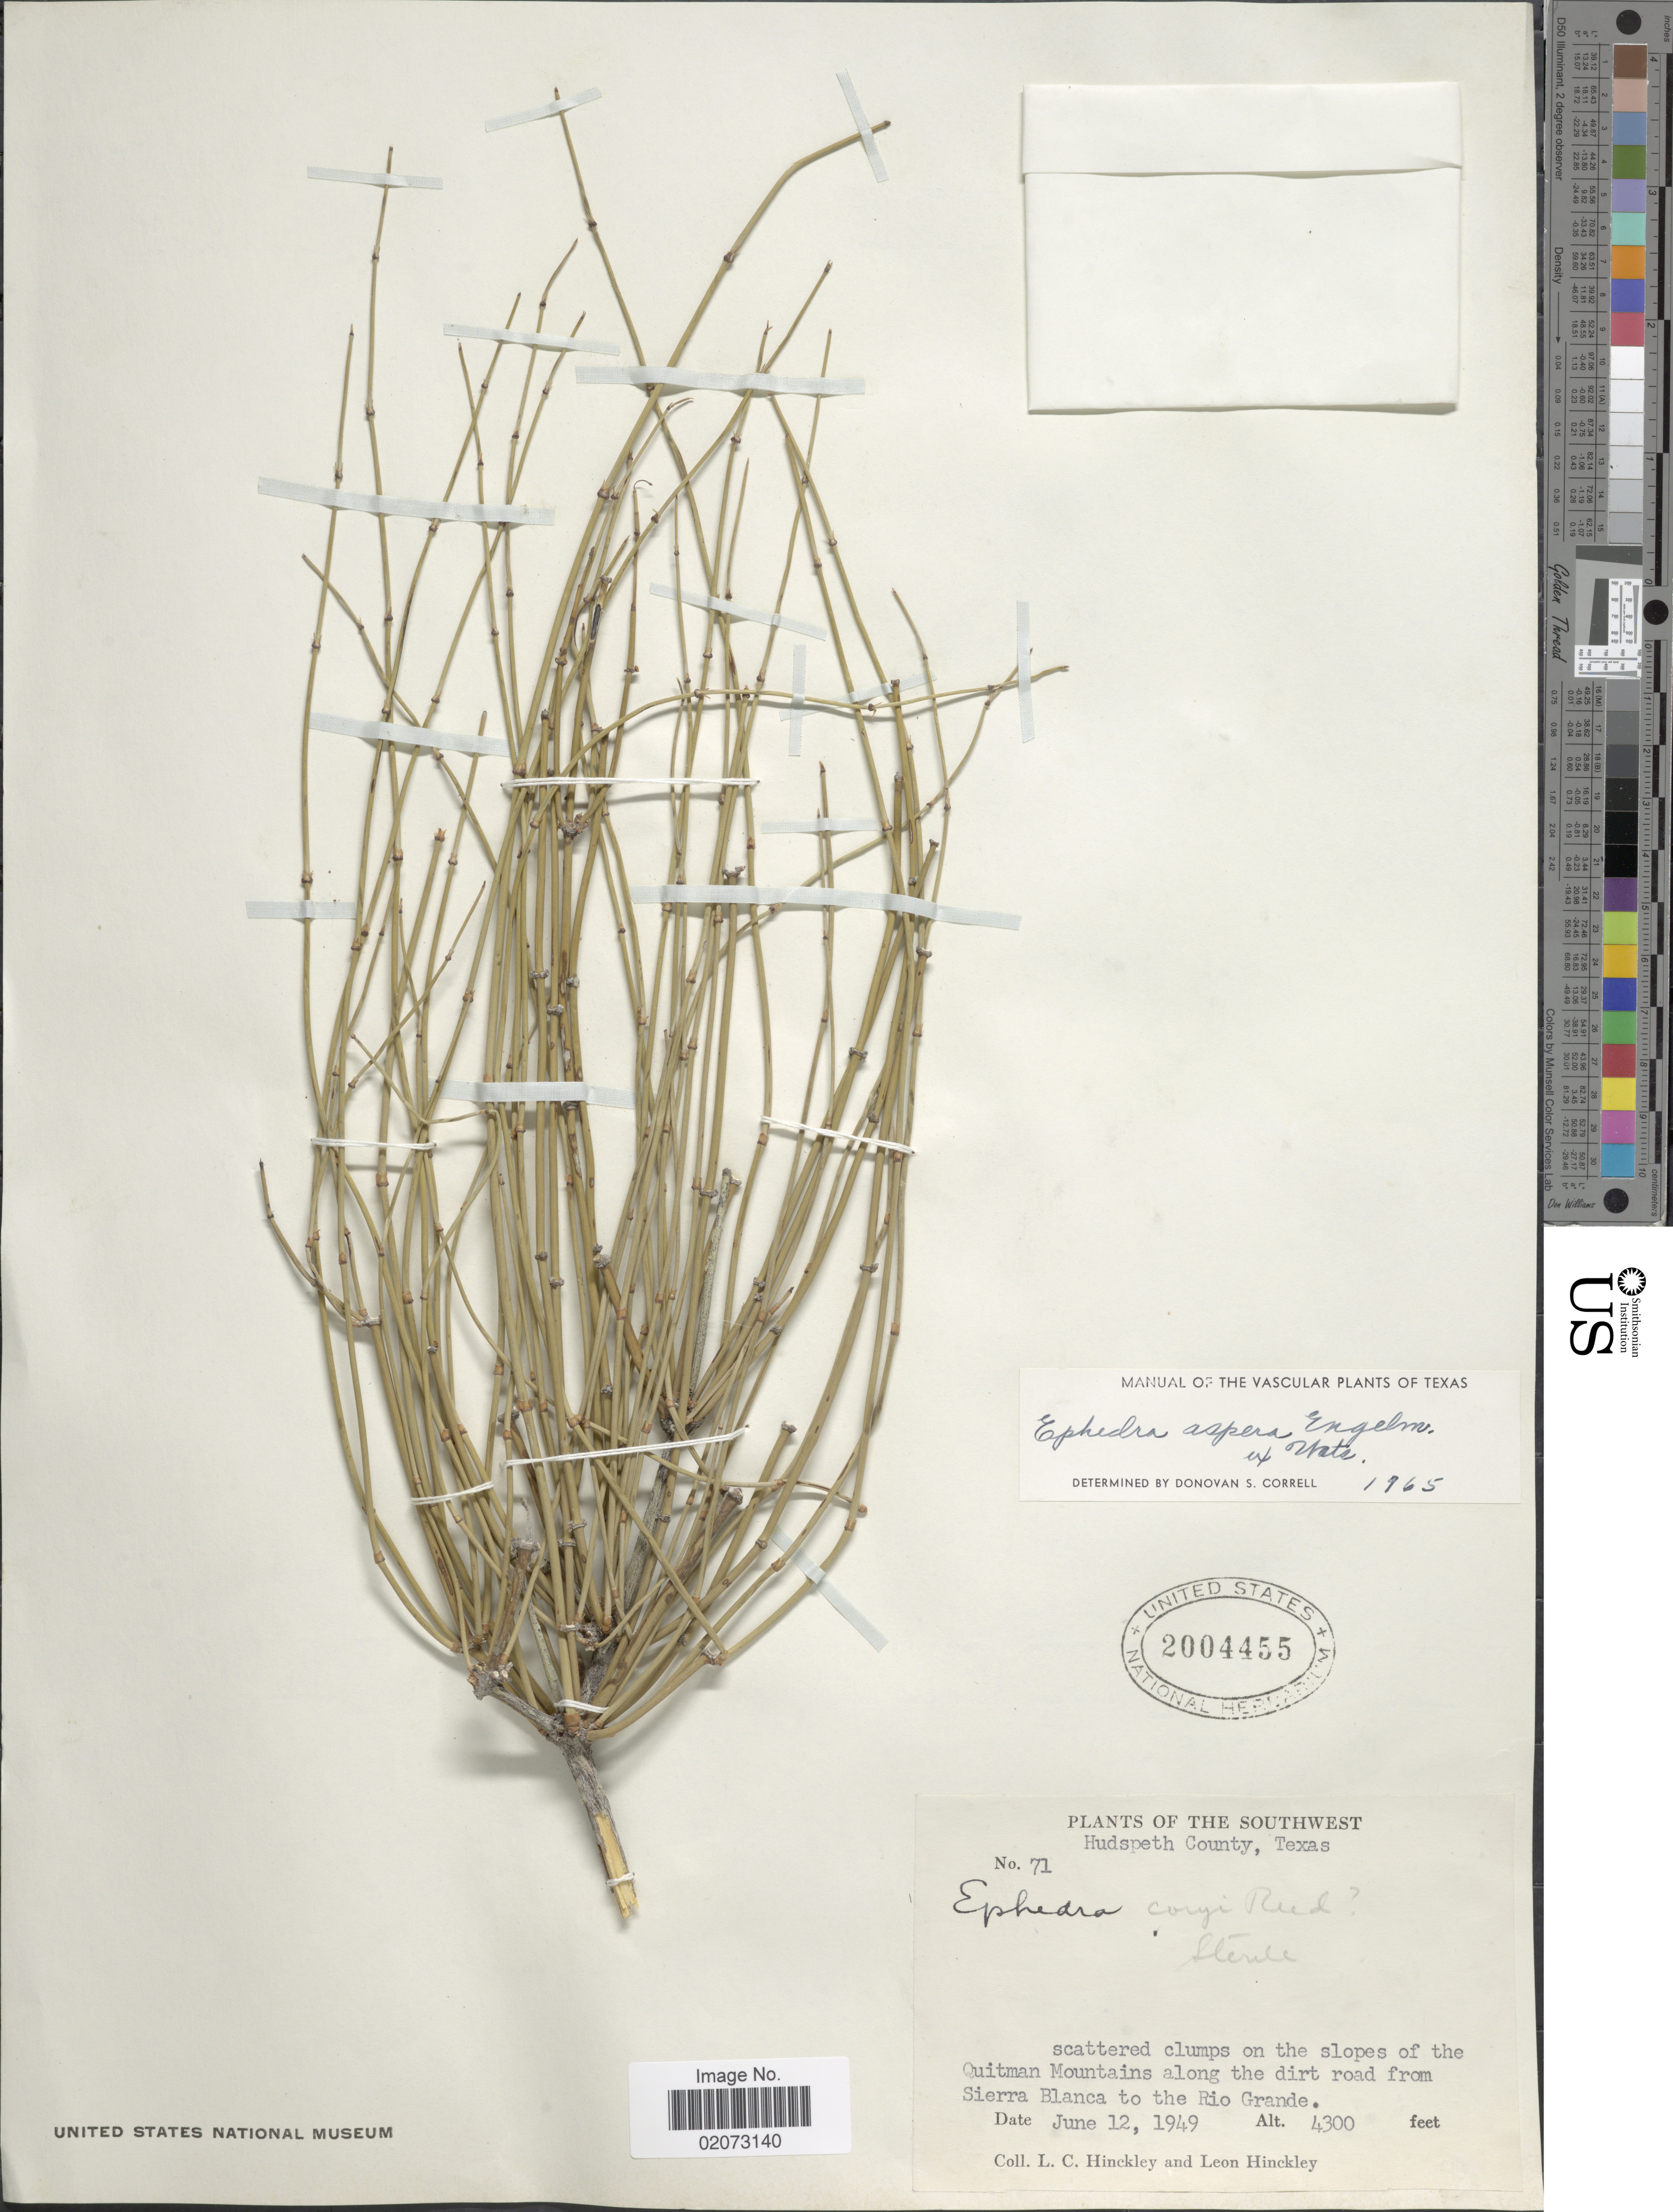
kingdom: Plantae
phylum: Tracheophyta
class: Gnetopsida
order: Ephedrales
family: Ephedraceae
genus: Ephedra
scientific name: Ephedra aspera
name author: Engelm. ex S. Watson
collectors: L. Hinckley & L. Hinckley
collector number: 71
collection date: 1949-06-12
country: United States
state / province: Texas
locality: Southwest. Hudspeth County. slopes of the Quitman Mountains along the dirt road from Sierra Blanca to the Rio Grande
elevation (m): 1311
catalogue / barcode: US 2004455